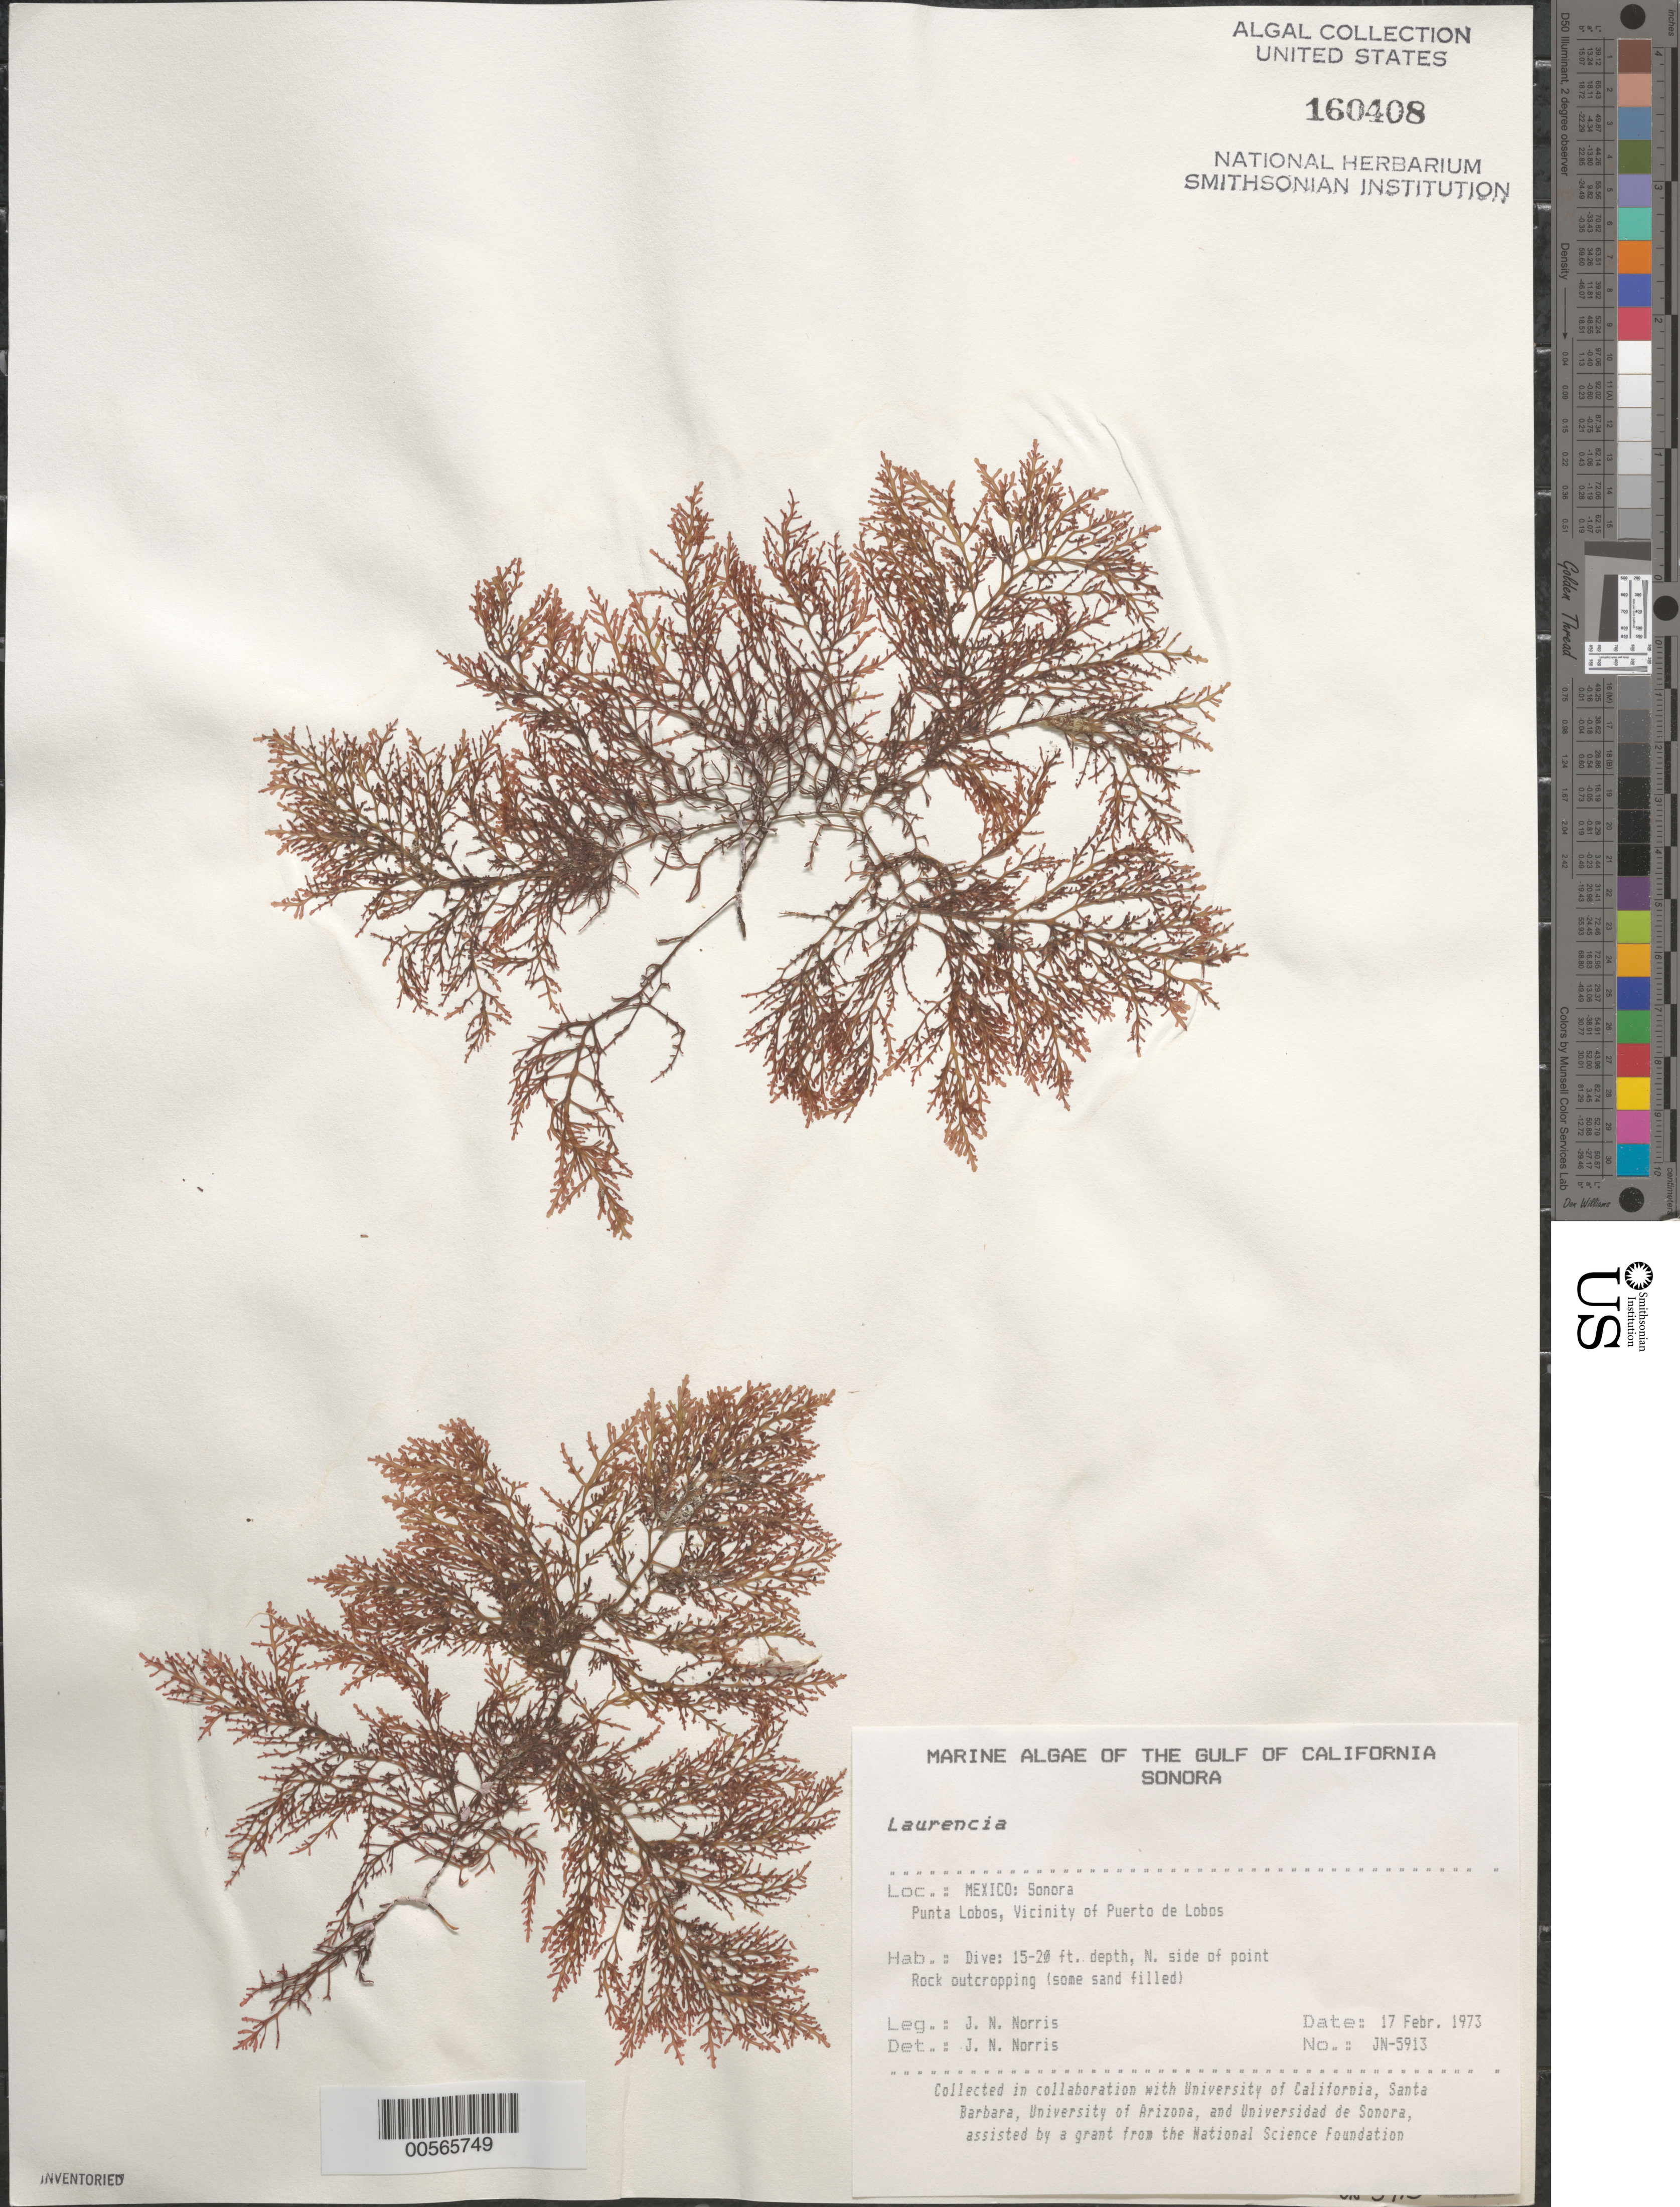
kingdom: Plantae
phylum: Rhodophyta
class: Florideophyceae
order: Ceramiales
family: Rhodomelaceae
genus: Laurencia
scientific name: Laurencia sp.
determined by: Norris, James N.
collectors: J. N. Norris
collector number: JN-5913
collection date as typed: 17 Feb 1973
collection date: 1973-02-17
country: Mexico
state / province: Sonora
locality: Punta Lobos, Puerto de Lobos area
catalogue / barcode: US 160408